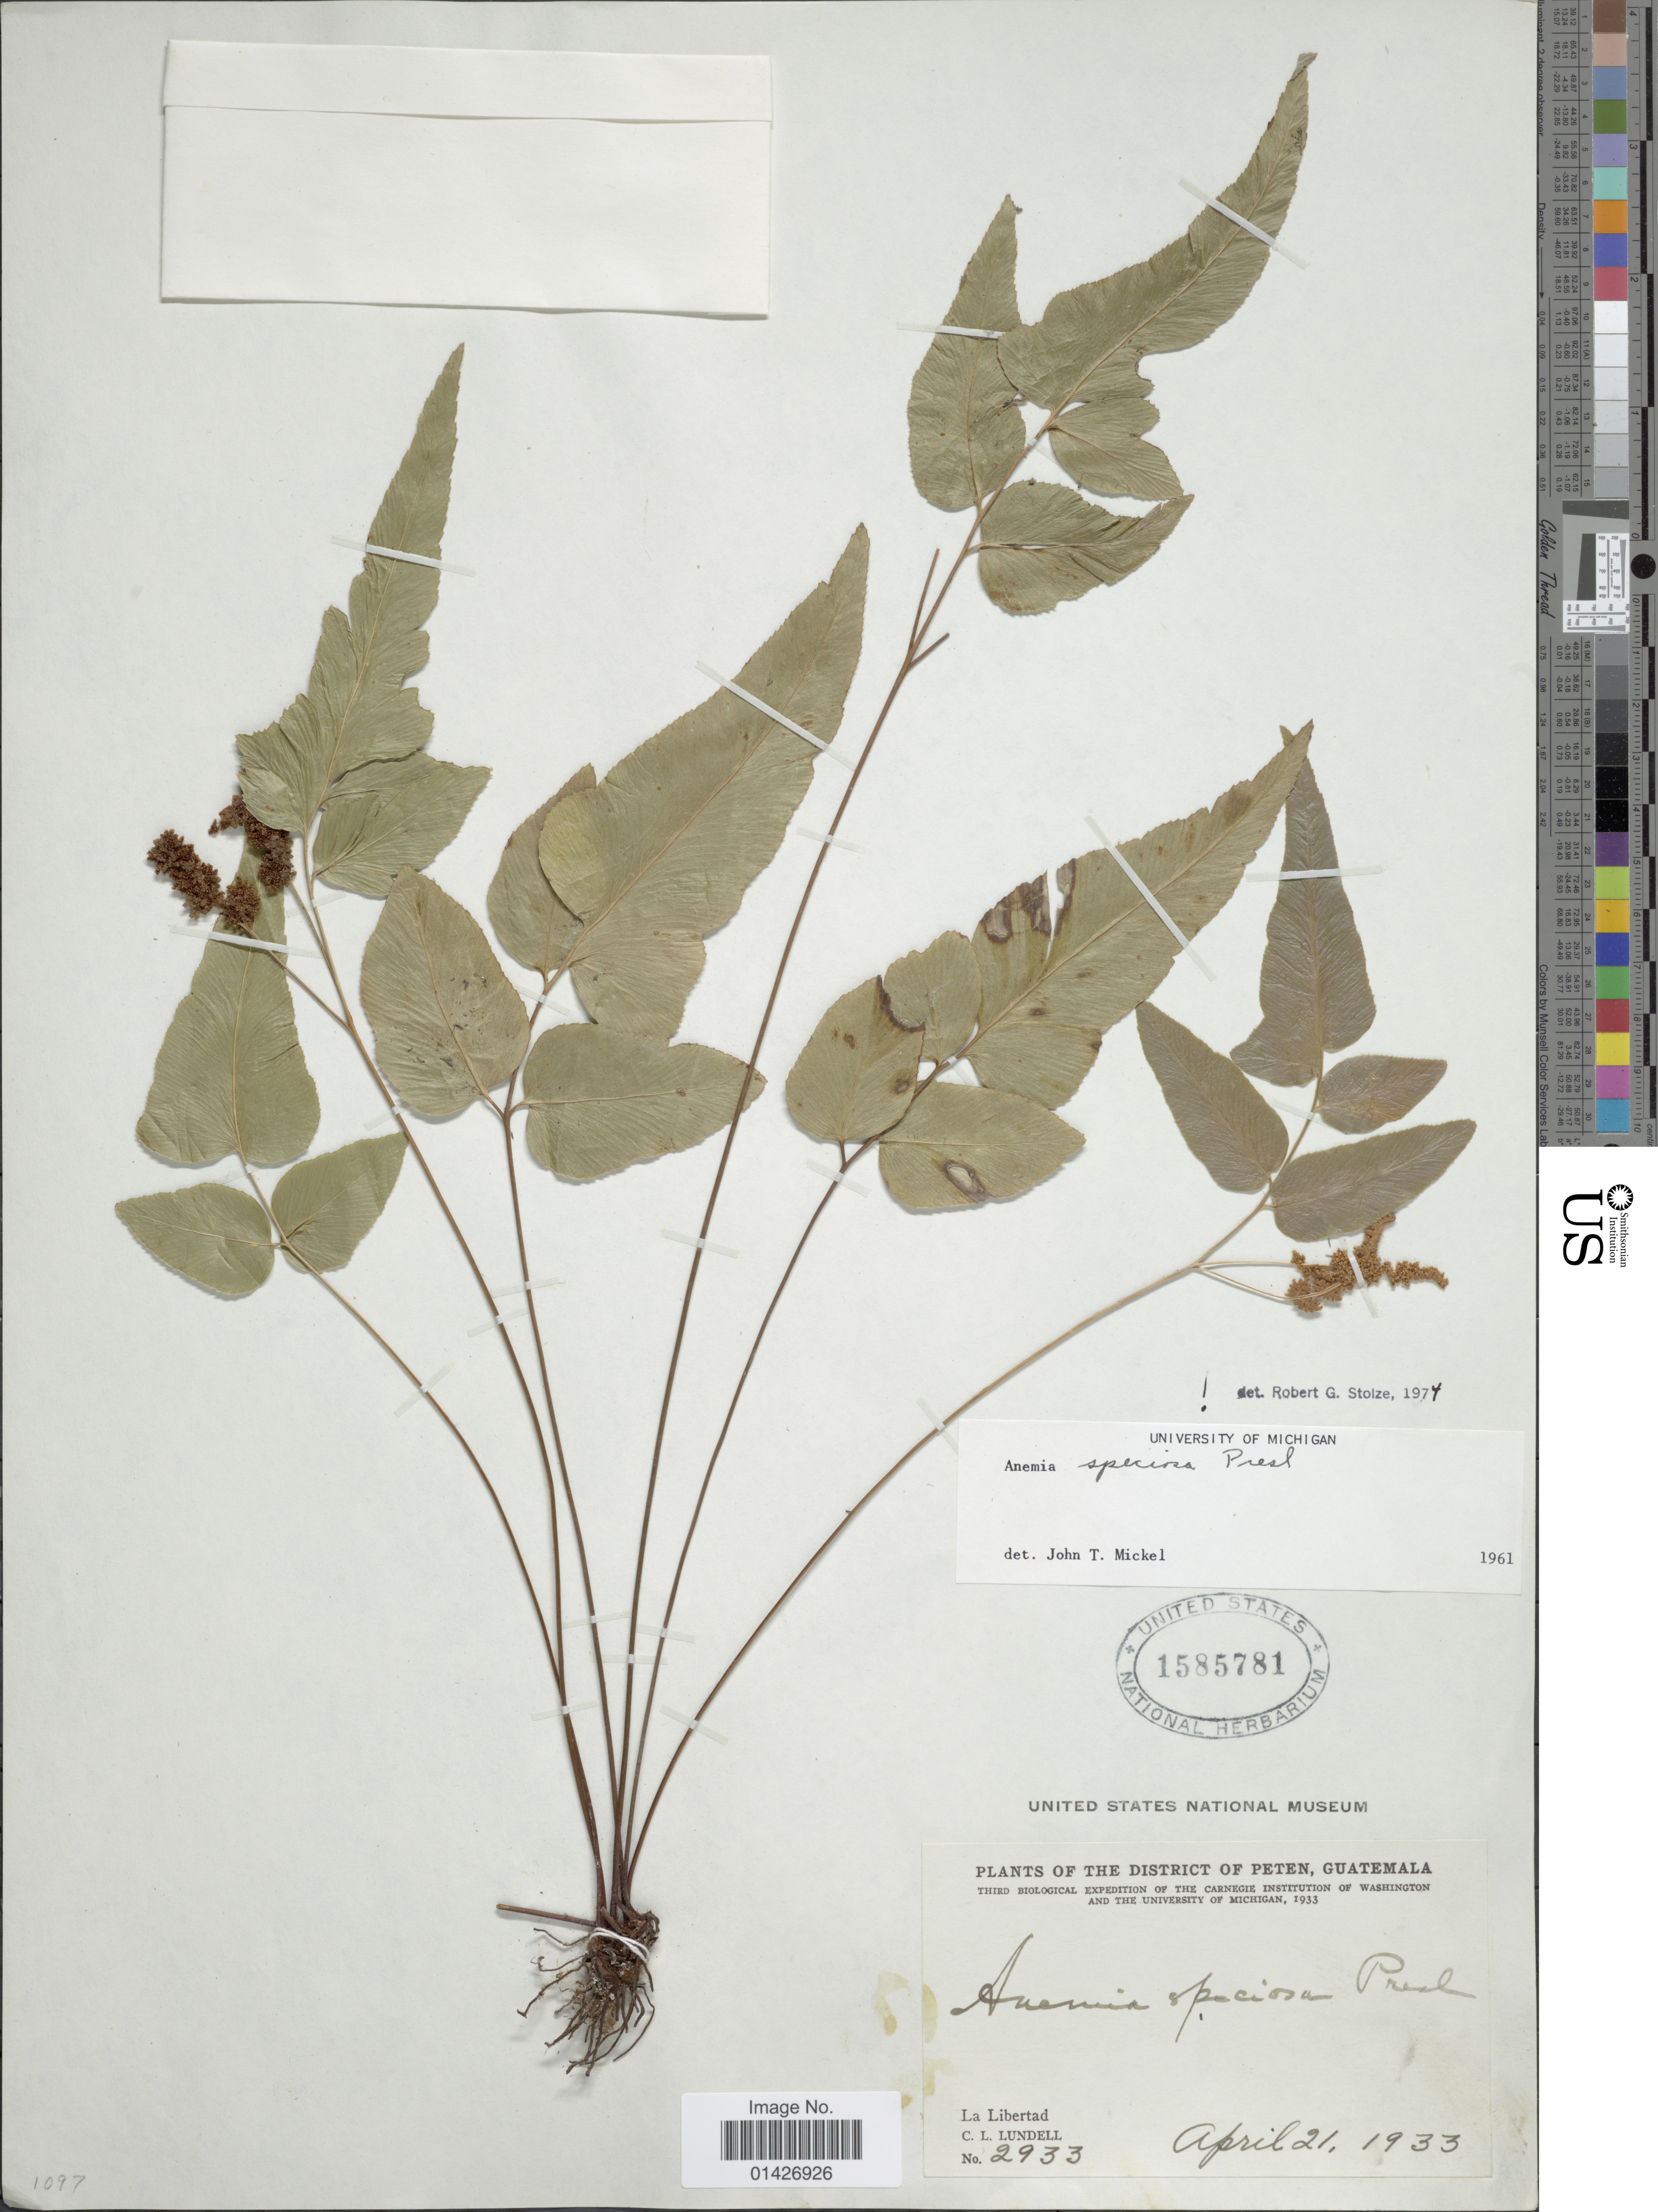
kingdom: Plantae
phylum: Tracheophyta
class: Polypodiopsida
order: Schizaeales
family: Anemiaceae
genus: Anemia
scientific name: Anemia speciosa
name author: C. Presl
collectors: C. L. Lundell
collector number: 2933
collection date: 1933-04-21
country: Guatemala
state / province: El Petén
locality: The District of Peten, La Libertad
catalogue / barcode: US 1585781